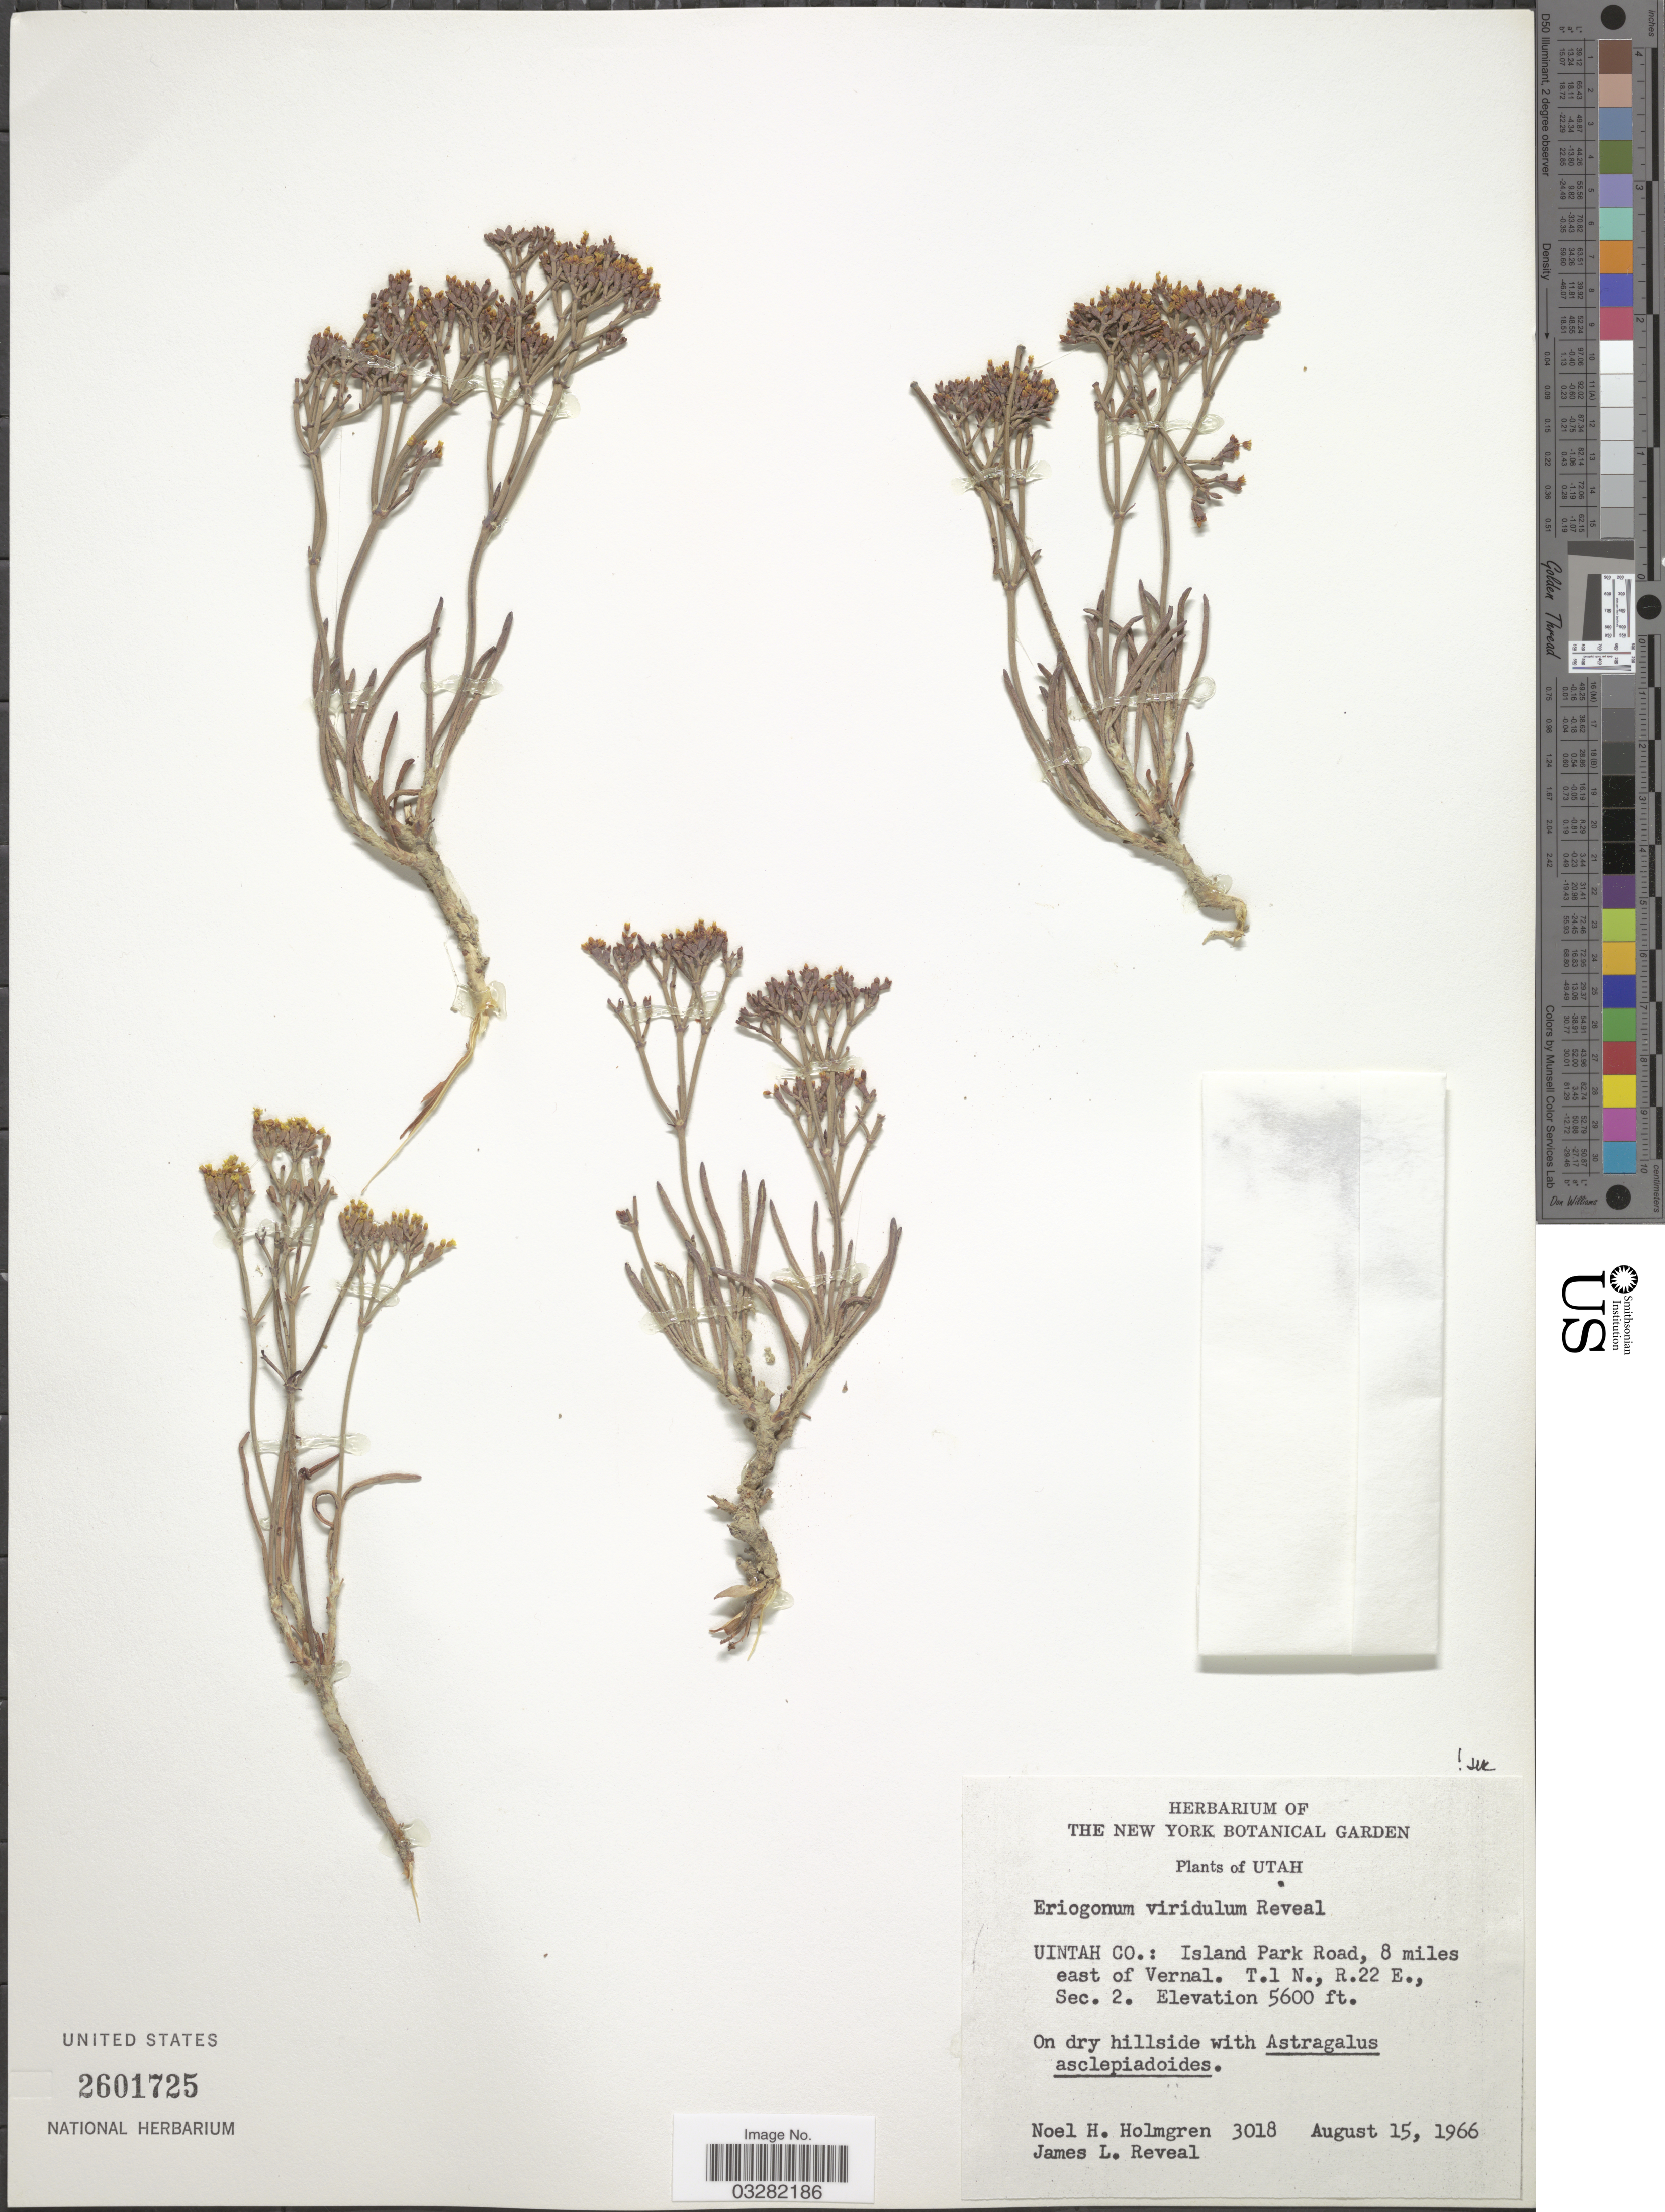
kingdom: Plantae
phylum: Tracheophyta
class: Magnoliopsida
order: Caryophyllales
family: Polygonaceae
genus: Eriogonum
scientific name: Eriogonum viridulum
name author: Reveal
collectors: N. H. Holmgren & J. L. Reveal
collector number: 3018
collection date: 1966-08-15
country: United States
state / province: Utah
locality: Uintah Co.: Island Park Road, 8 miles east of Vernal. T.1 N., R.22 E., Sec. 2.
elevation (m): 1707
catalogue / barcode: US 2601725